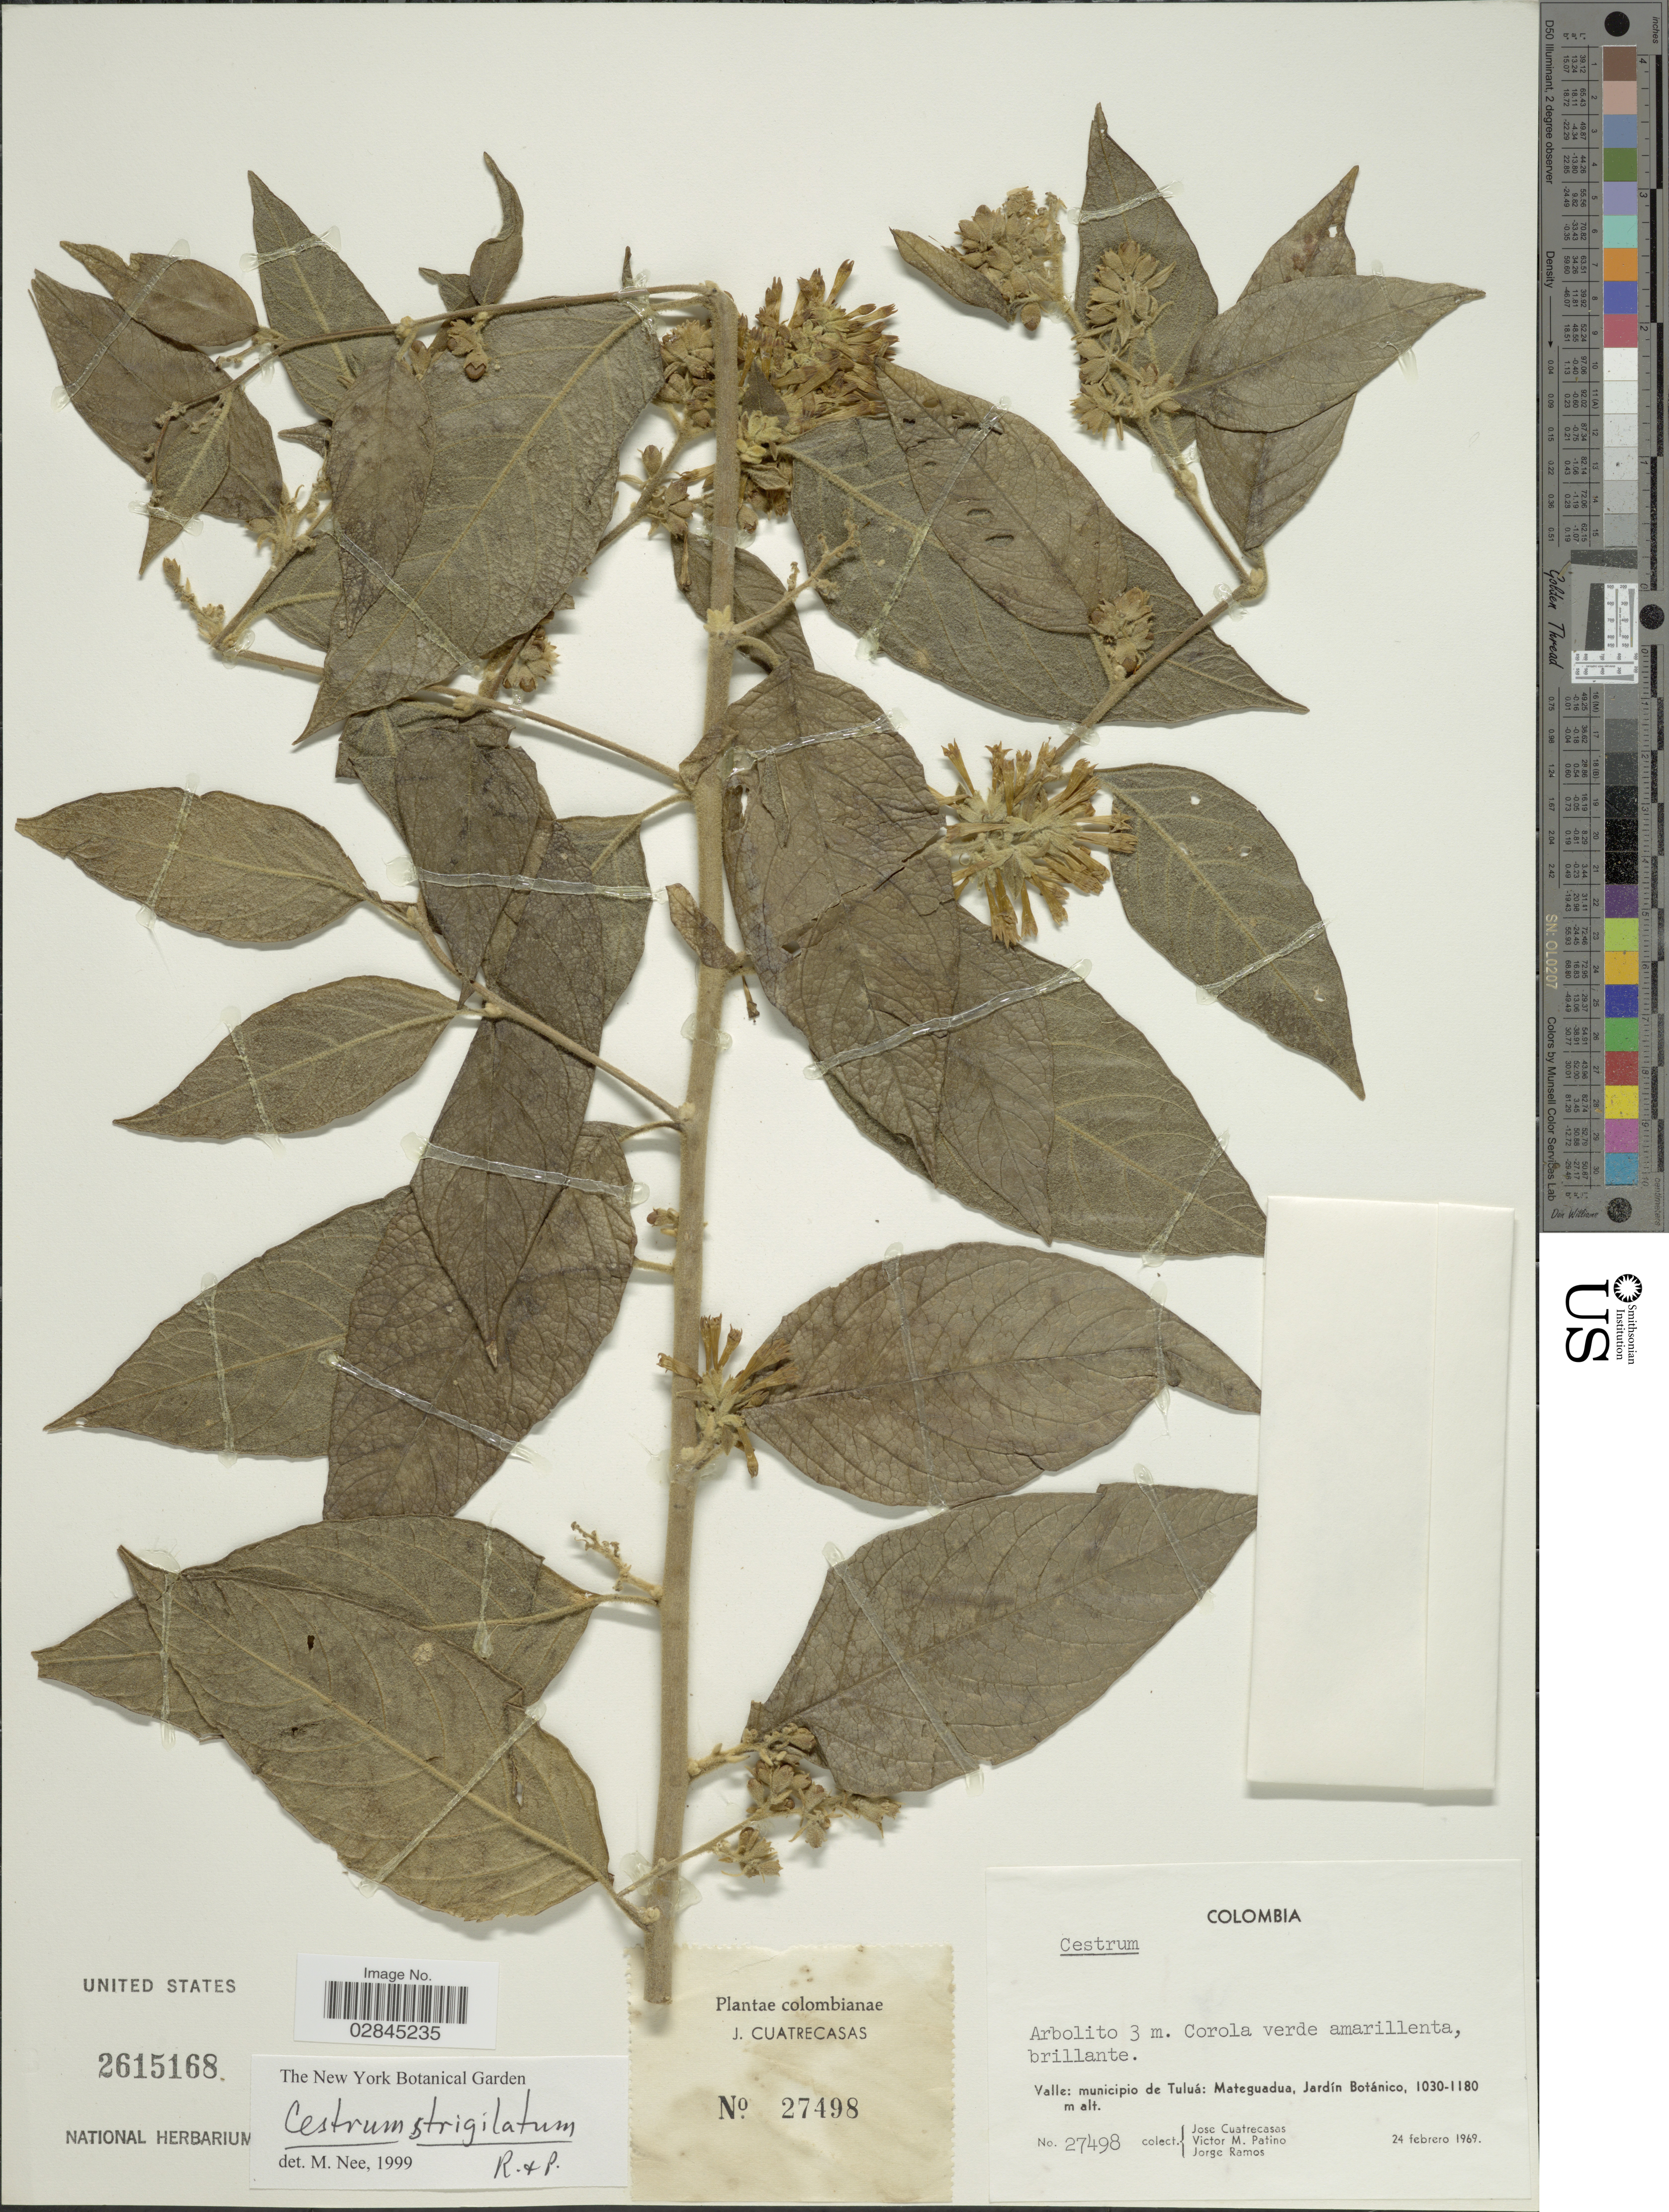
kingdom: Plantae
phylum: Tracheophyta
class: Magnoliopsida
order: Solanales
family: Solanaceae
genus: Cestrum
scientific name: Cestrum strigillatum var. calycinum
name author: Ruiz & Pav.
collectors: J. Cuatrecasas, V. M. Patiño & J. Ramos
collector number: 27498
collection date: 1969-02-24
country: Colombia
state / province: Valle del Cauca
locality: Valle: municipio de Tuluá: Mateguada, Jardín Botánico.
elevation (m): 1030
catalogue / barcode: US 2615168